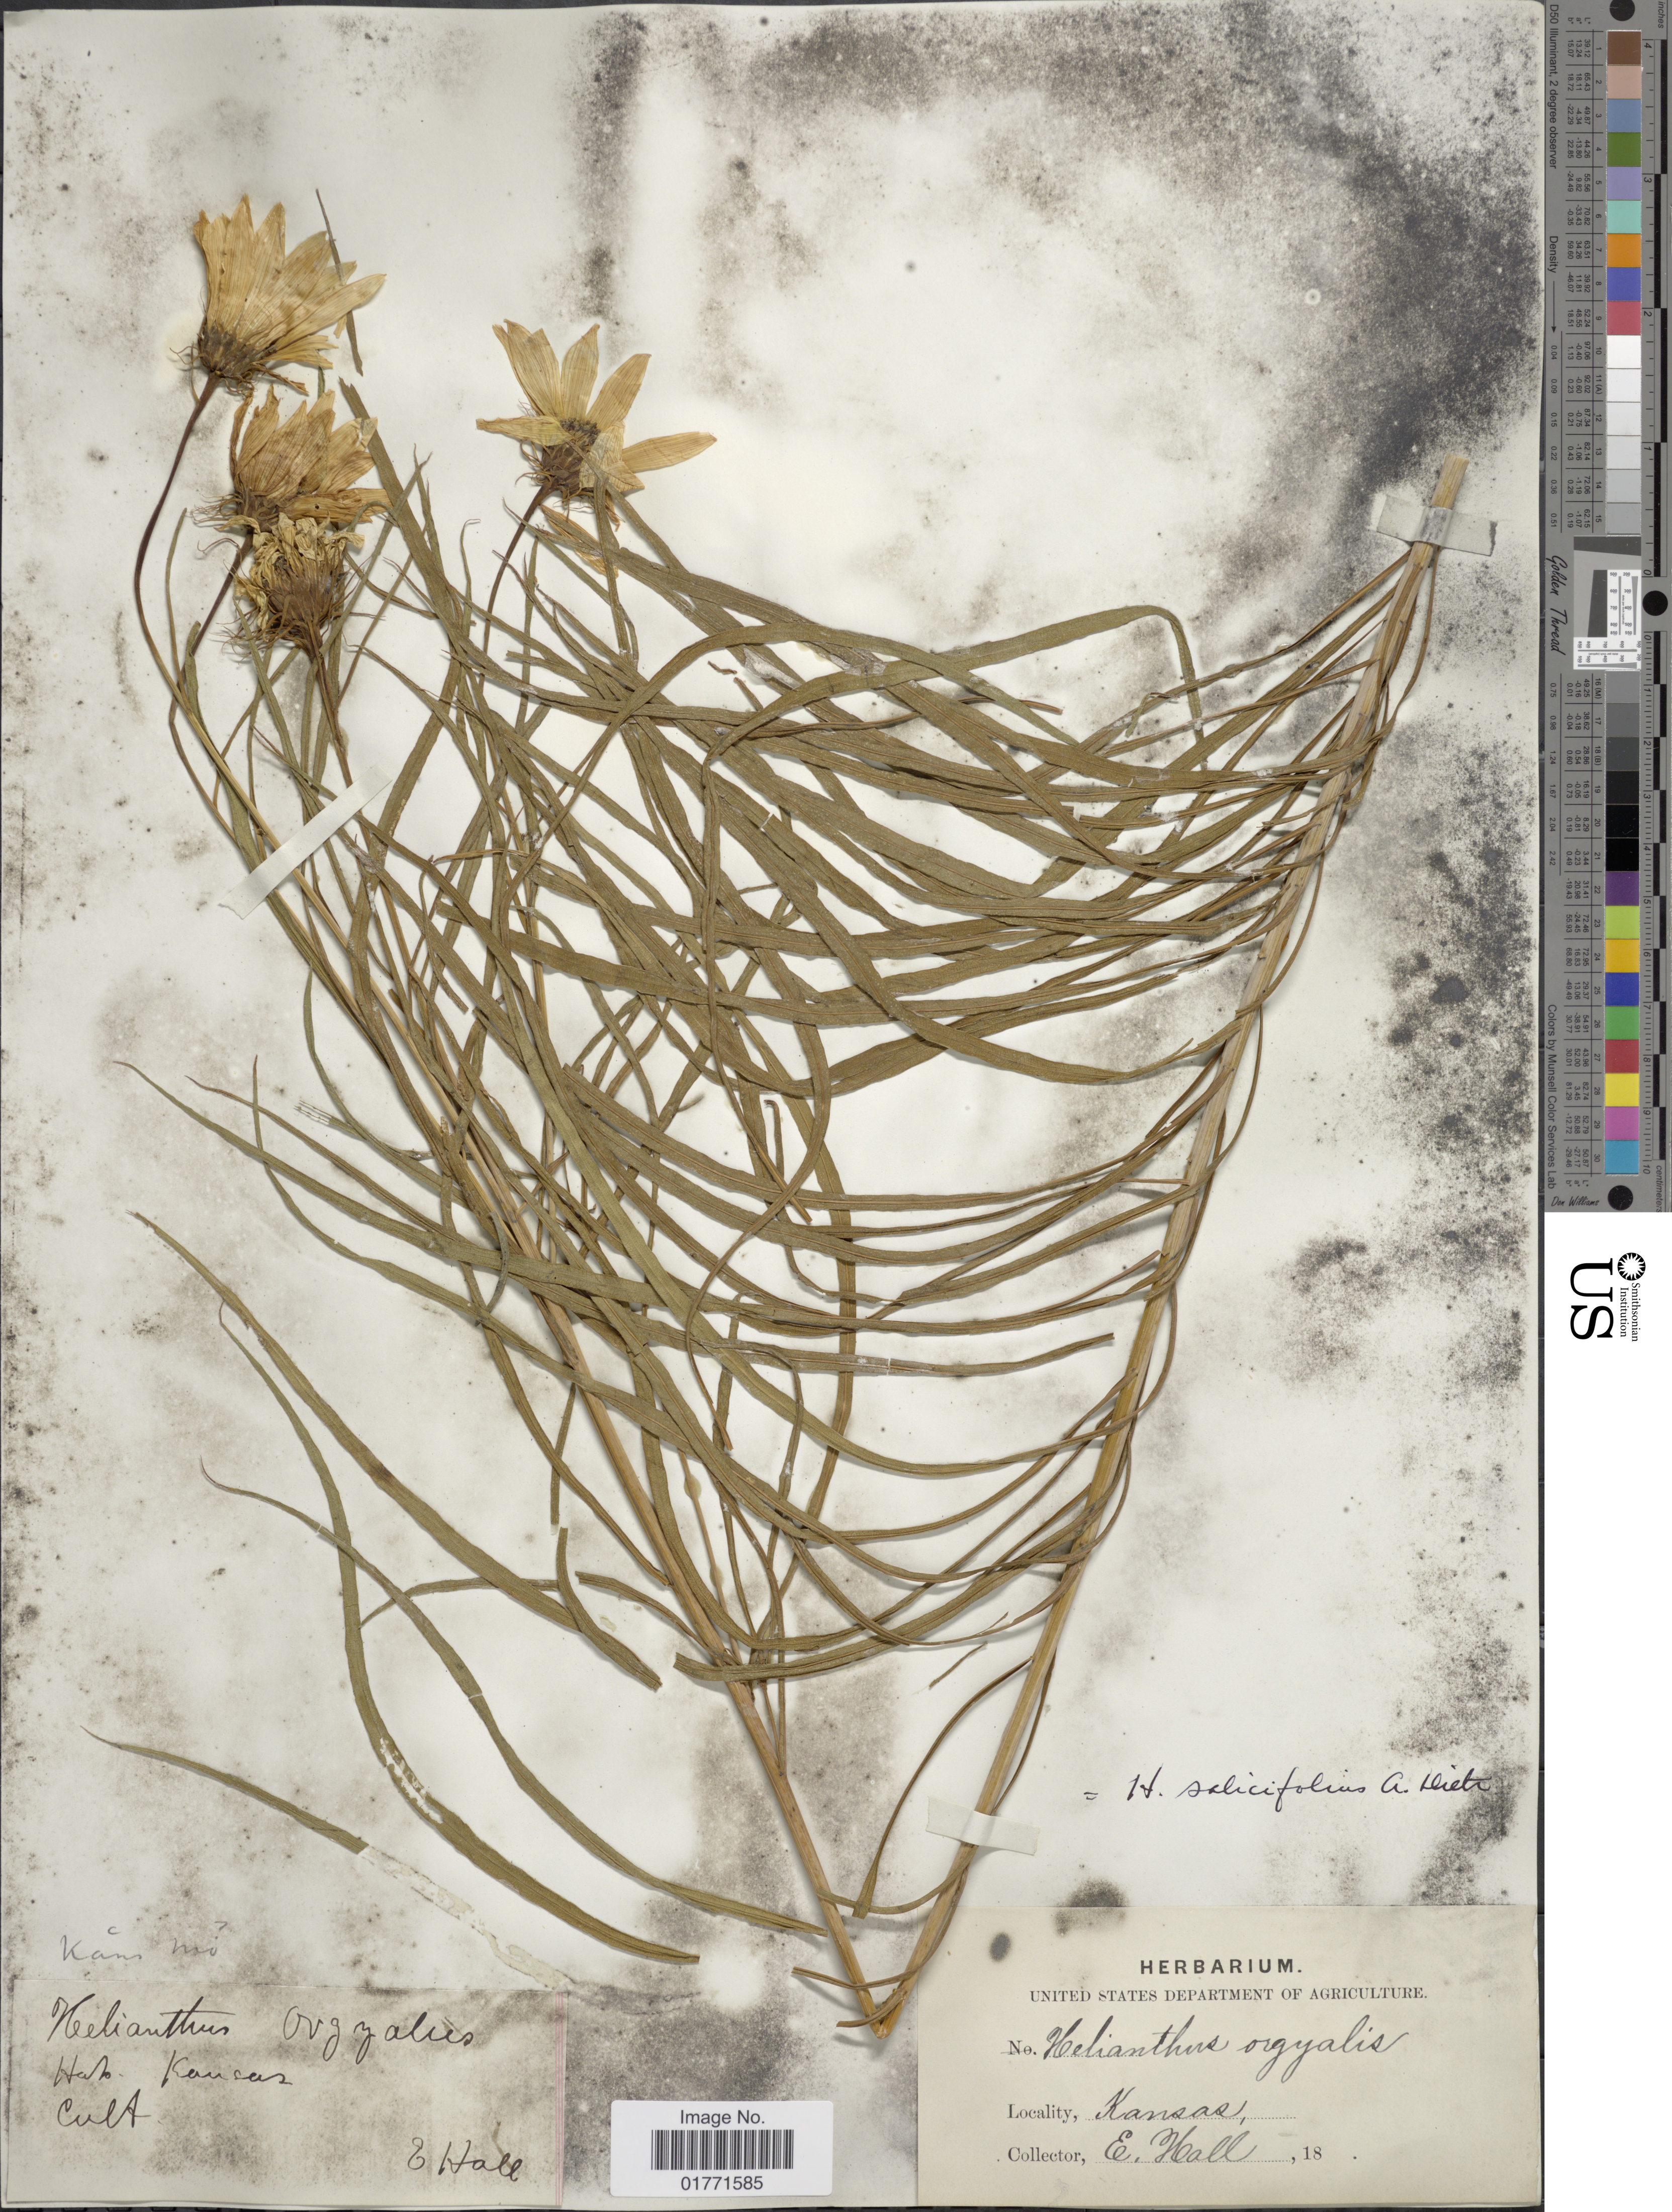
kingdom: Plantae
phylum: Tracheophyta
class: Magnoliopsida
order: Asterales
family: Asteraceae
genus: Helianthus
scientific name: Helianthus salicifolius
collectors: E. Hall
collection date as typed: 18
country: United States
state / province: Kansas